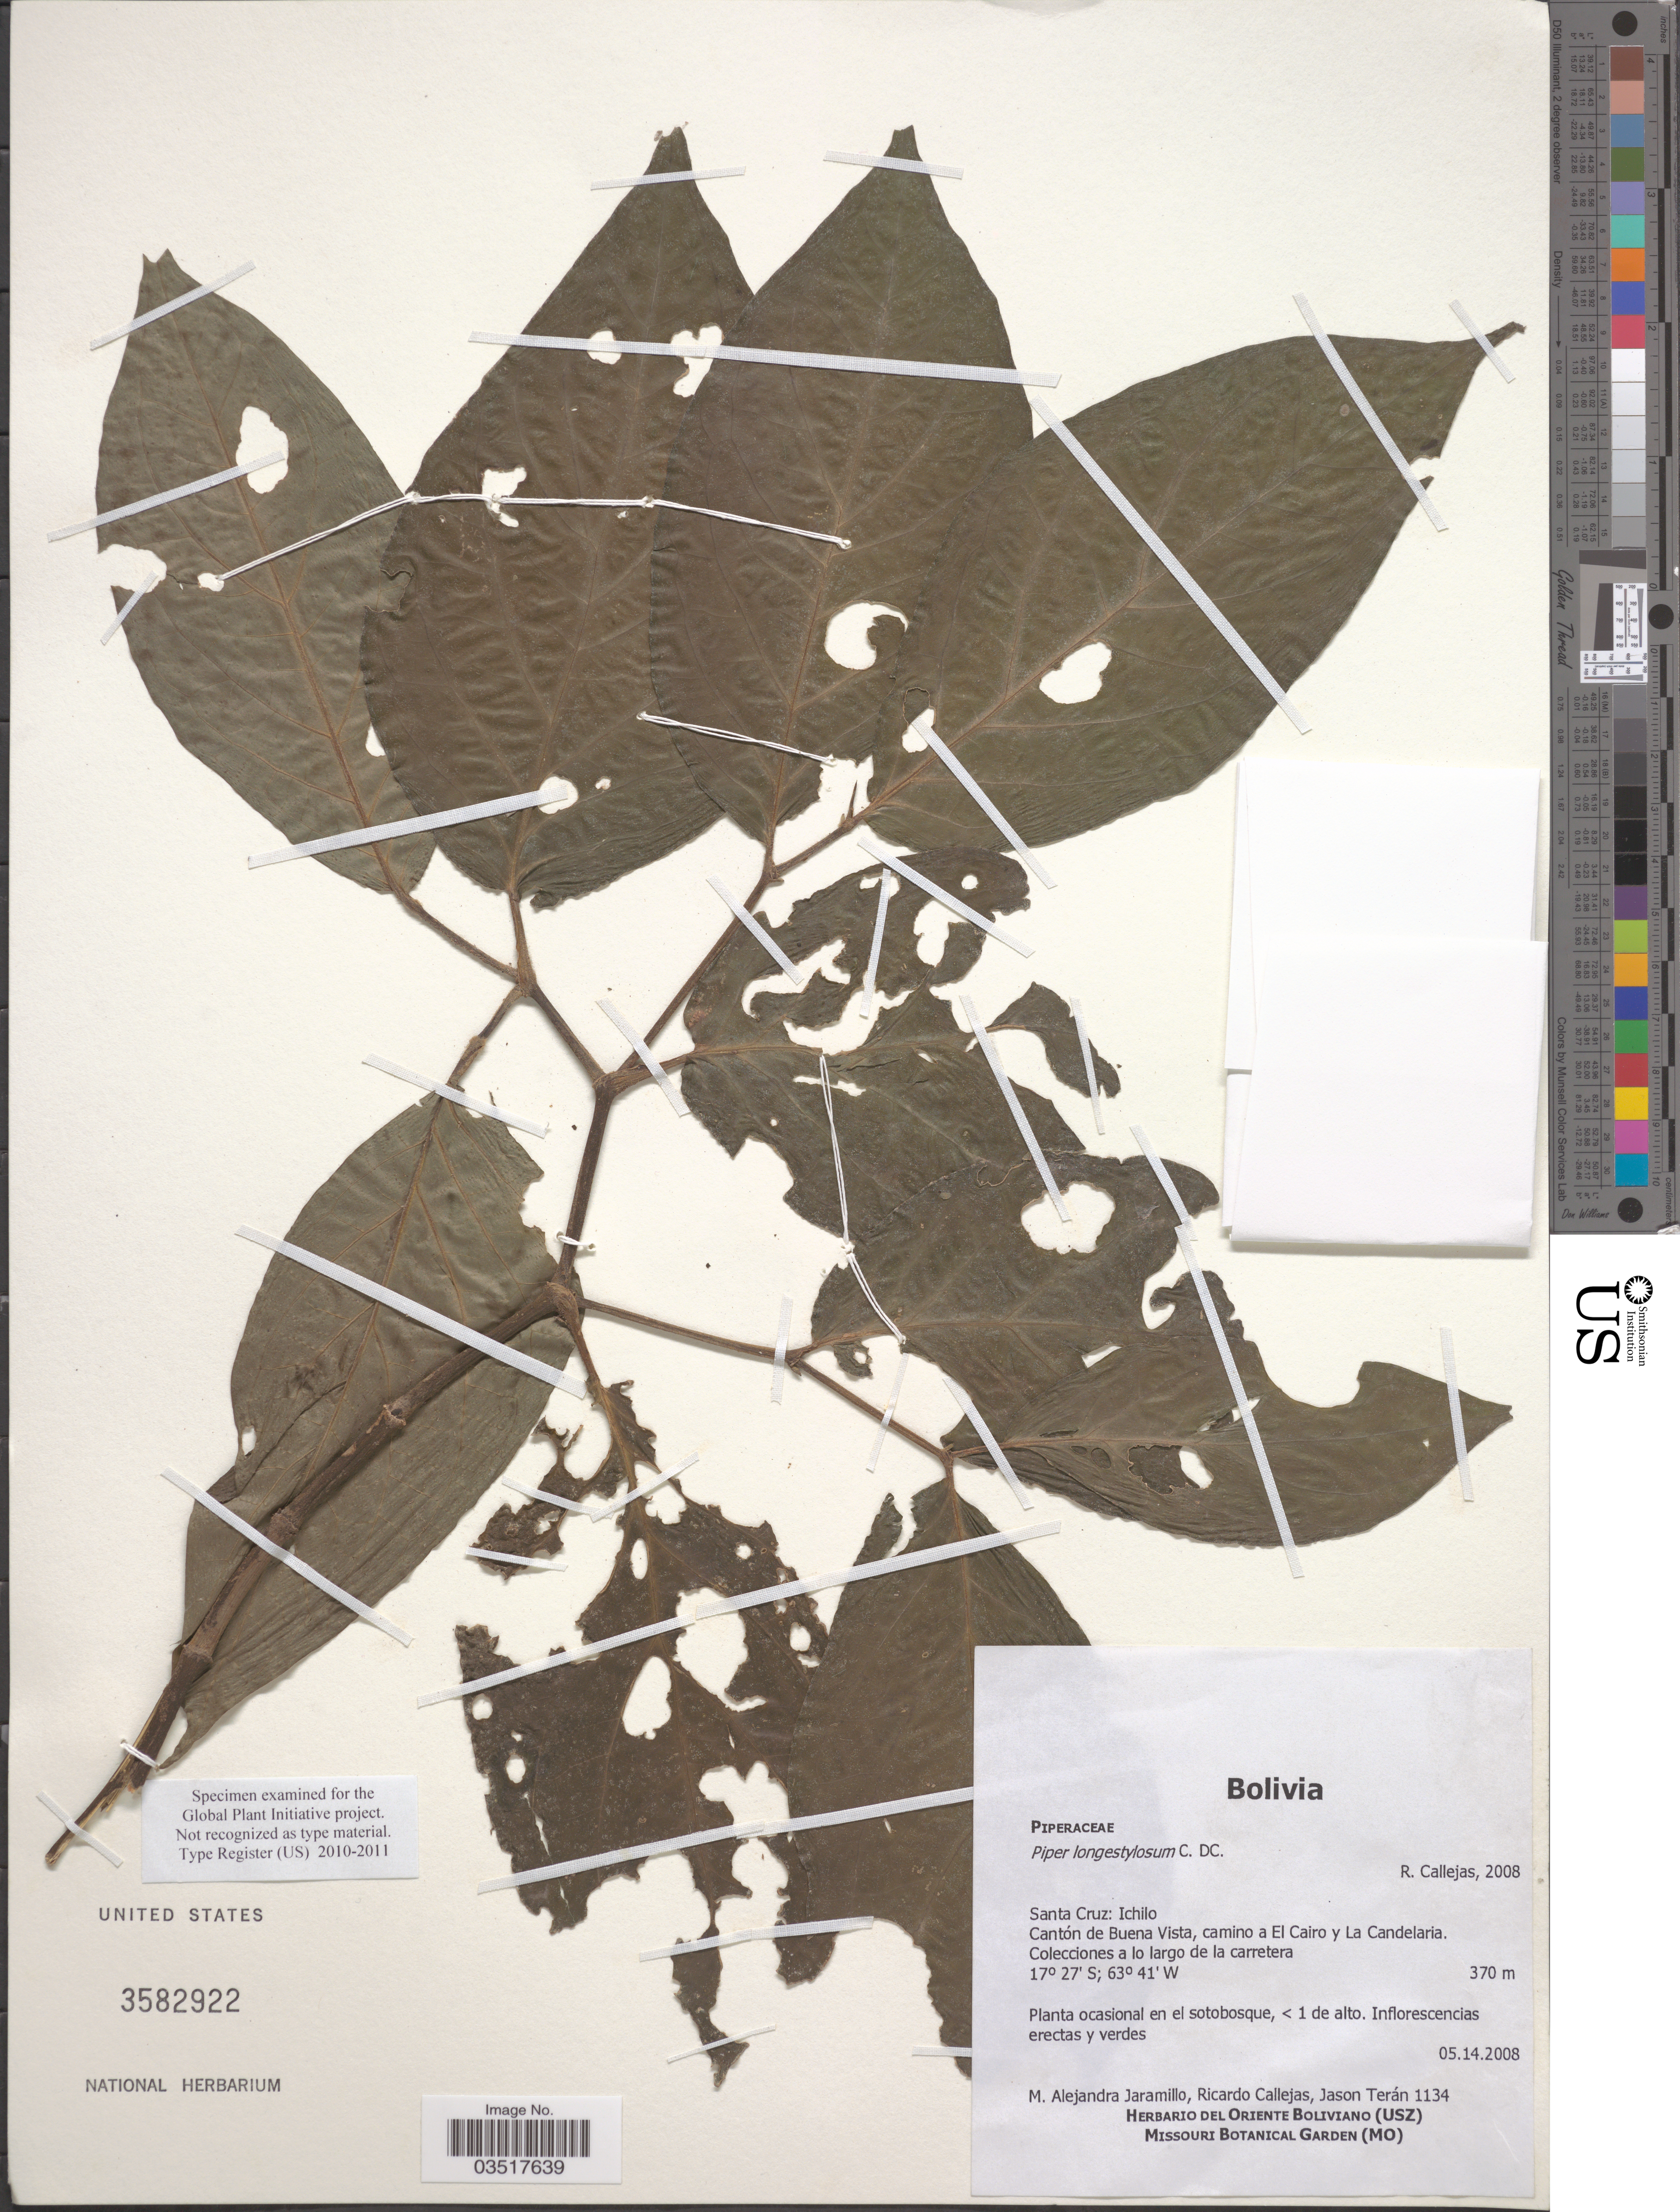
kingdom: Plantae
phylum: Tracheophyta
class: Magnoliopsida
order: Piperales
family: Piperaceae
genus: Piper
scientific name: Piper longistylosum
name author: DC.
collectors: M. A. Jaramillo, R. Callejas & J. Teran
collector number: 1134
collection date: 2008-05-14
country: Bolivia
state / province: Santa Cruz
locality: Ichilo. Cantón de Buena Visa, camino a El Cairo y la Candelaria.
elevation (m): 370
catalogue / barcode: US 3582922